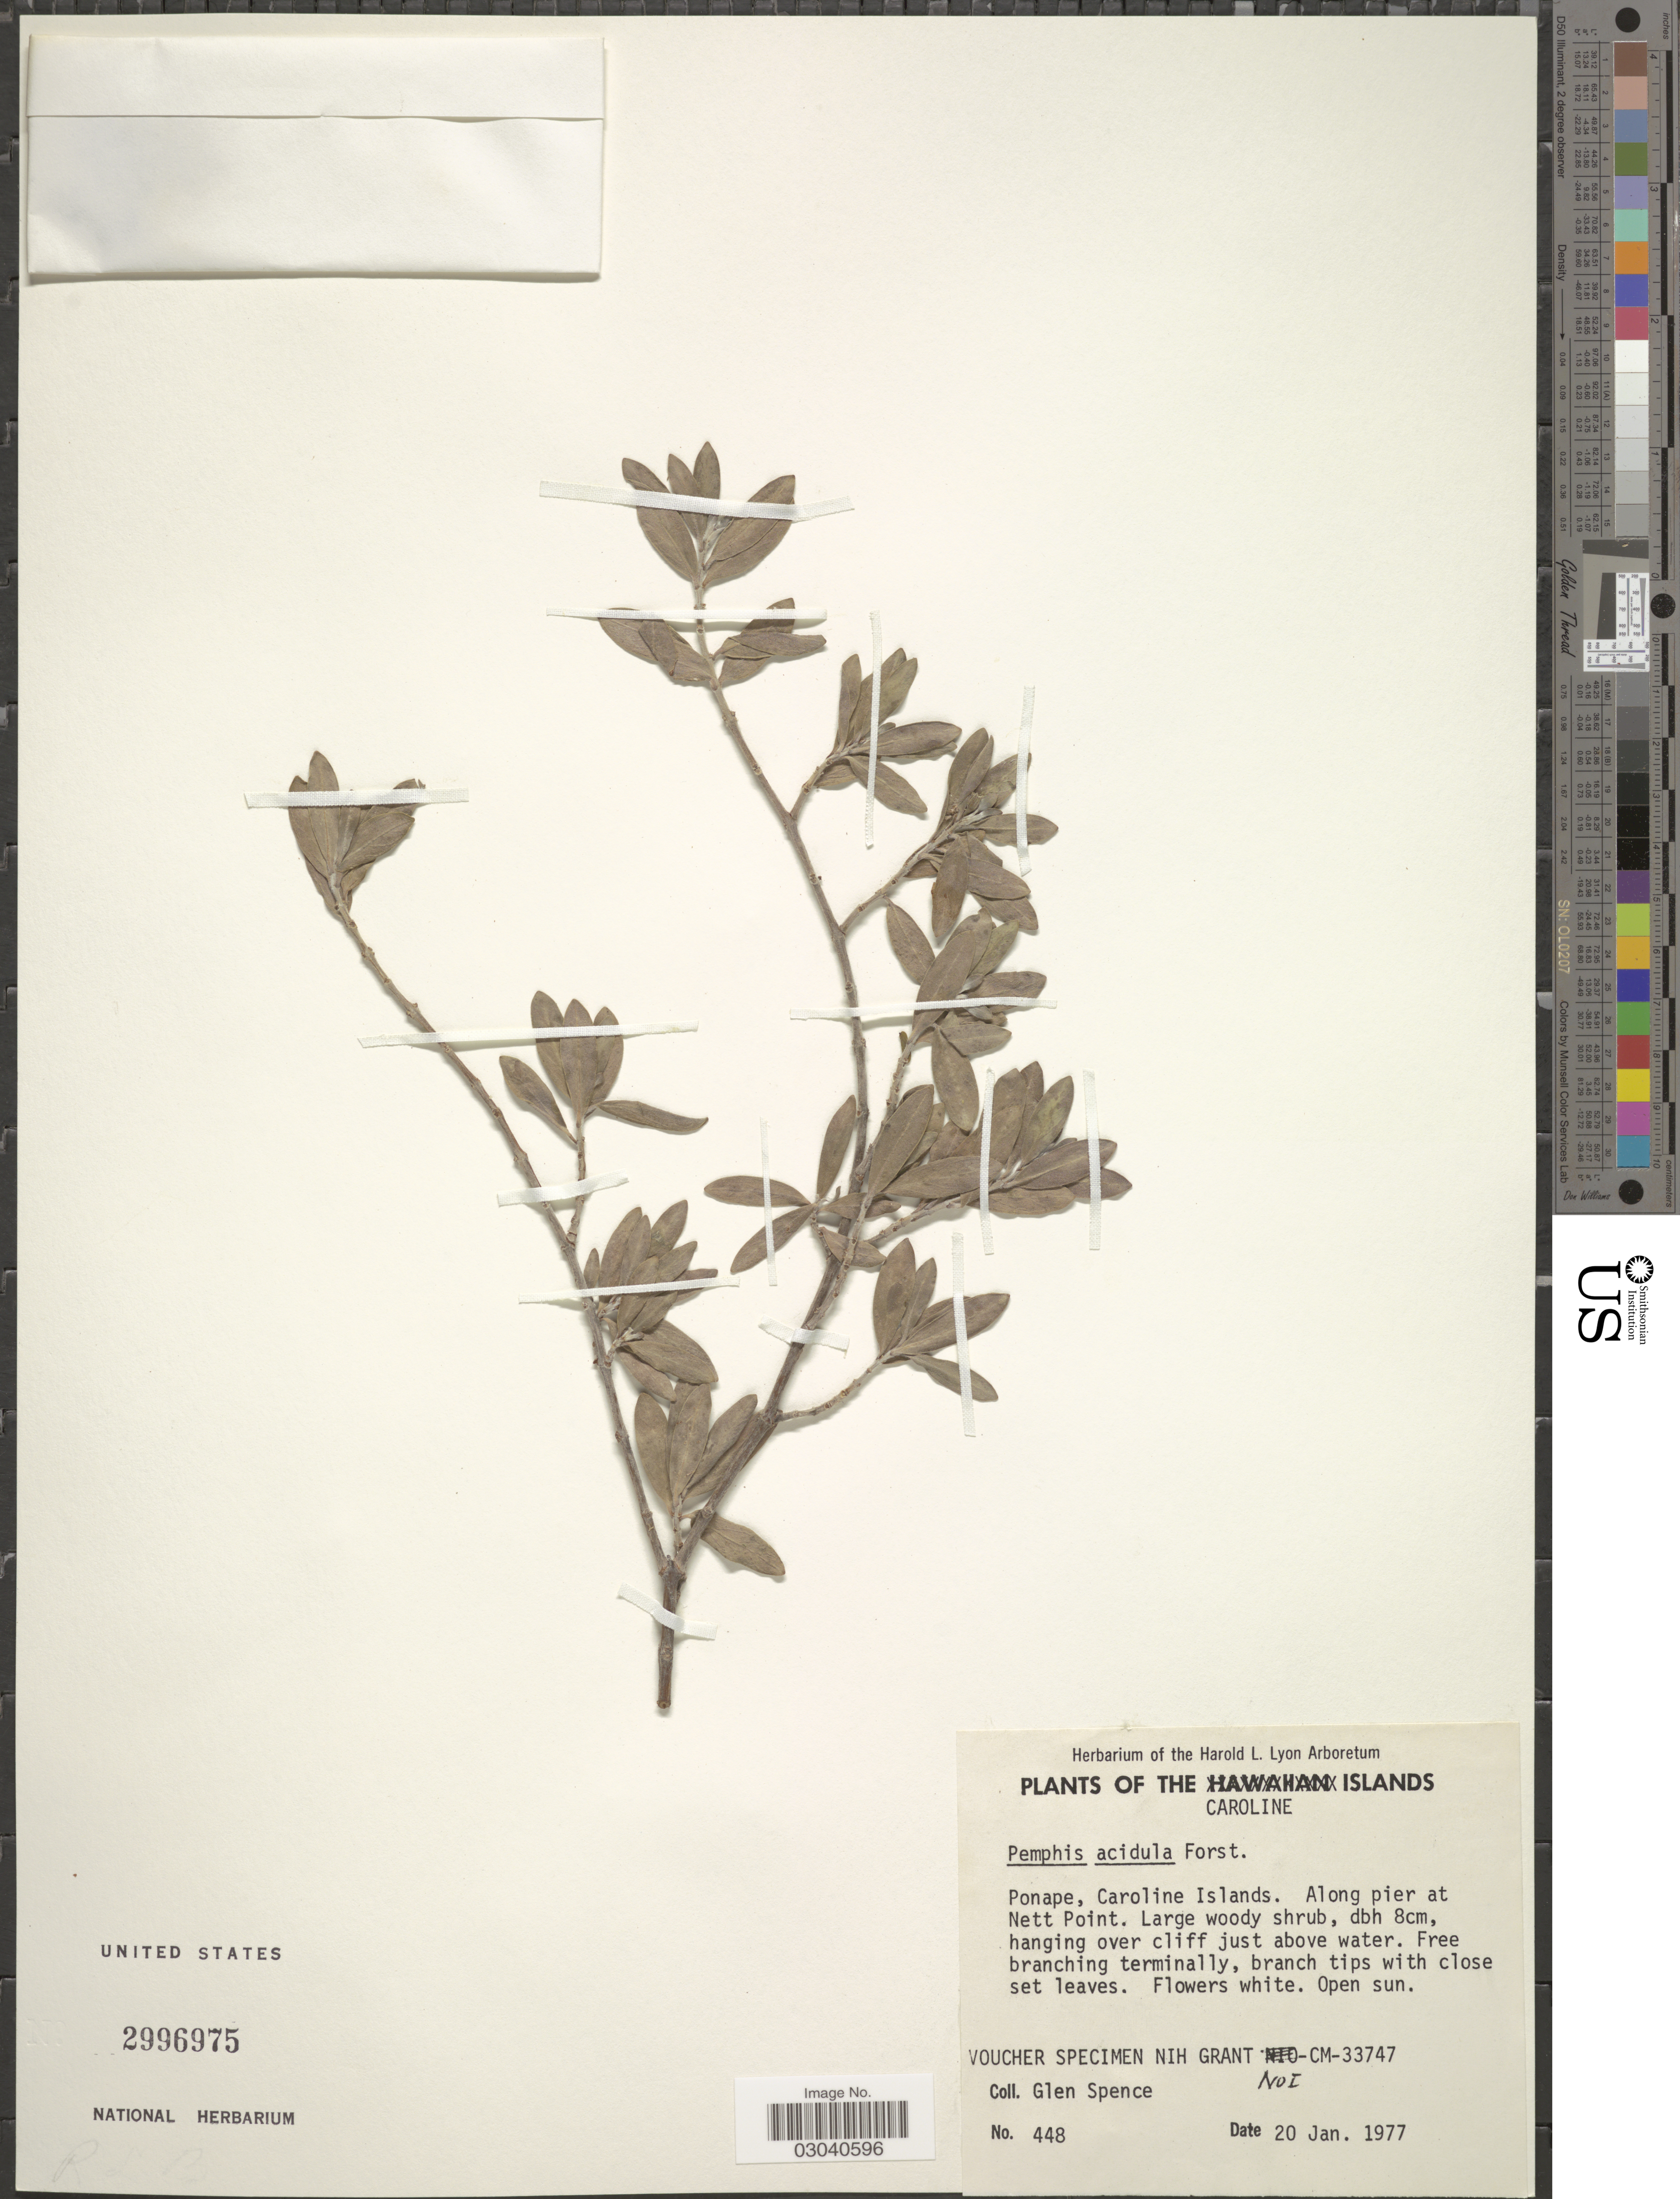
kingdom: Plantae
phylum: Tracheophyta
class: Magnoliopsida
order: Myrtales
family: Lythraceae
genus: Pemphis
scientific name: Pemphis acidula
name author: J.R. Forst. & G. Forst.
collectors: G. Spence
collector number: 448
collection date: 1977-01-20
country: Micronesia, Federated States of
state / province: Pohnpei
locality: The Caroline Islands. Ponape, Caroline Islands. Along pier at Nett Point.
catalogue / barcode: US 2996975